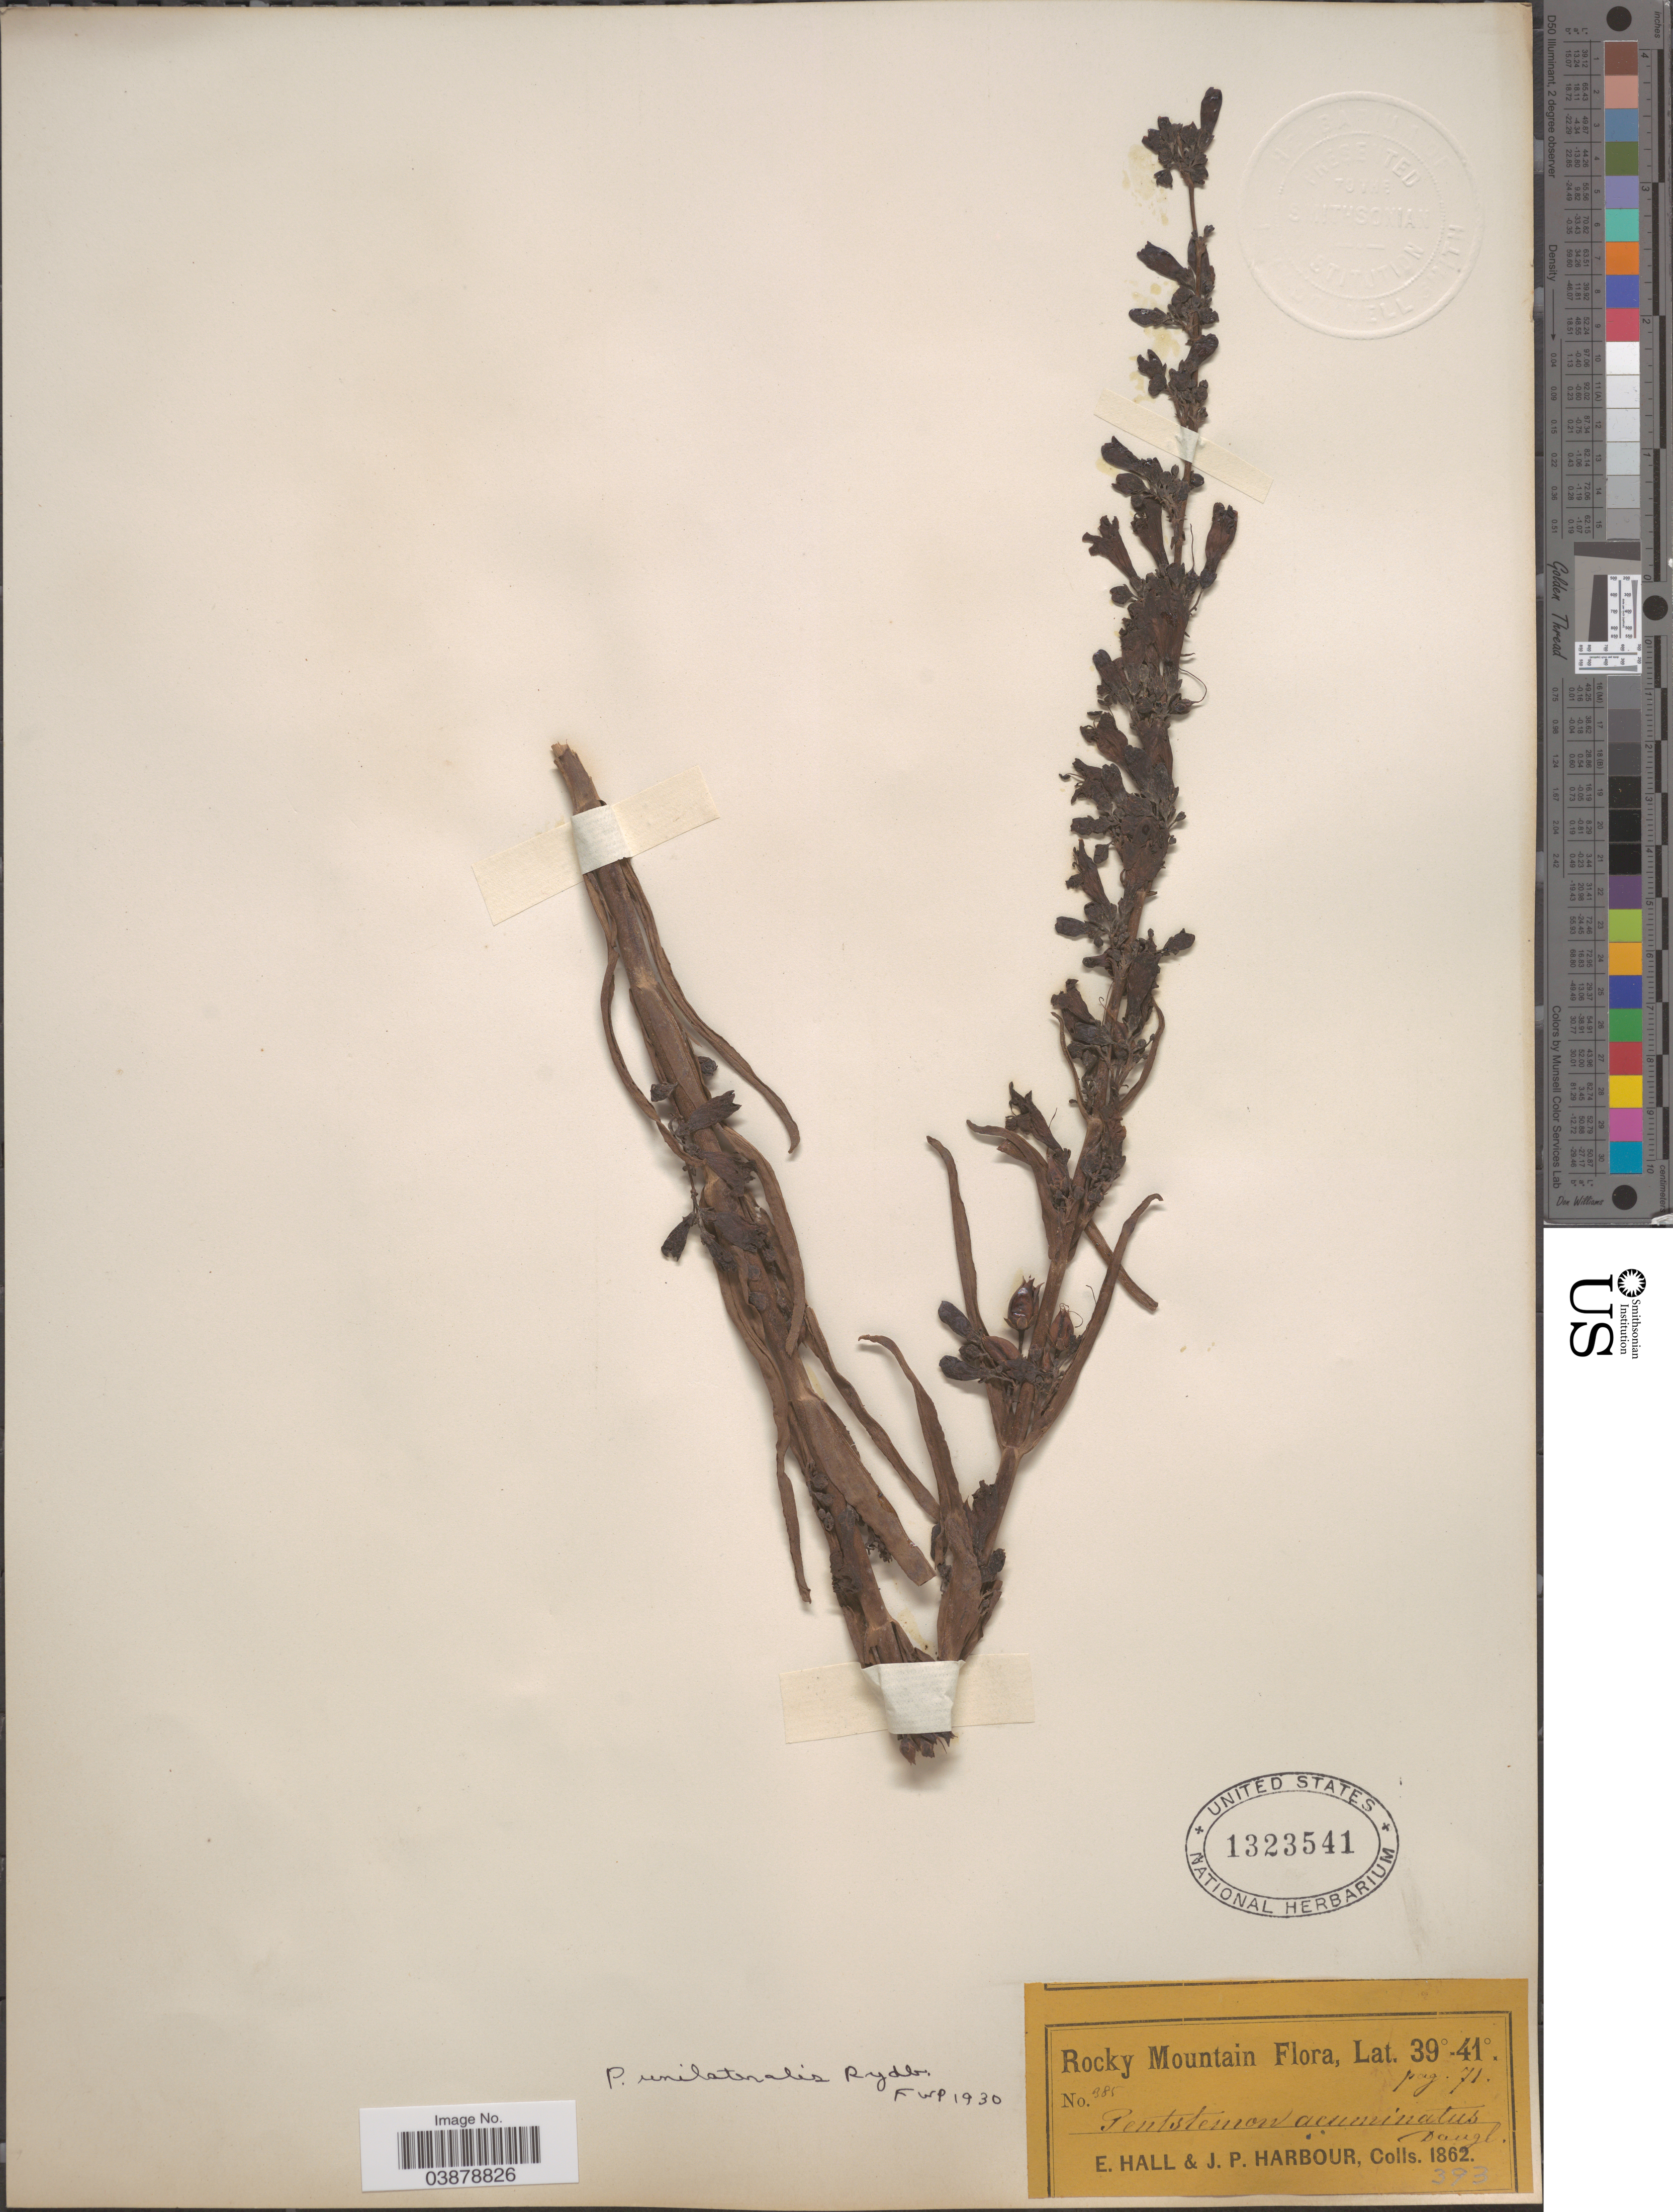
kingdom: Plantae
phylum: Tracheophyta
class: Magnoliopsida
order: Lamiales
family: Plantaginaceae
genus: Penstemon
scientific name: Penstemon unilateralis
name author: Rydb.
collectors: E. Hall & J. Harbour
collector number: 385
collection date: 1862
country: United States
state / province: Colorado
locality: Rocky Mountain.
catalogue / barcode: US 1323541